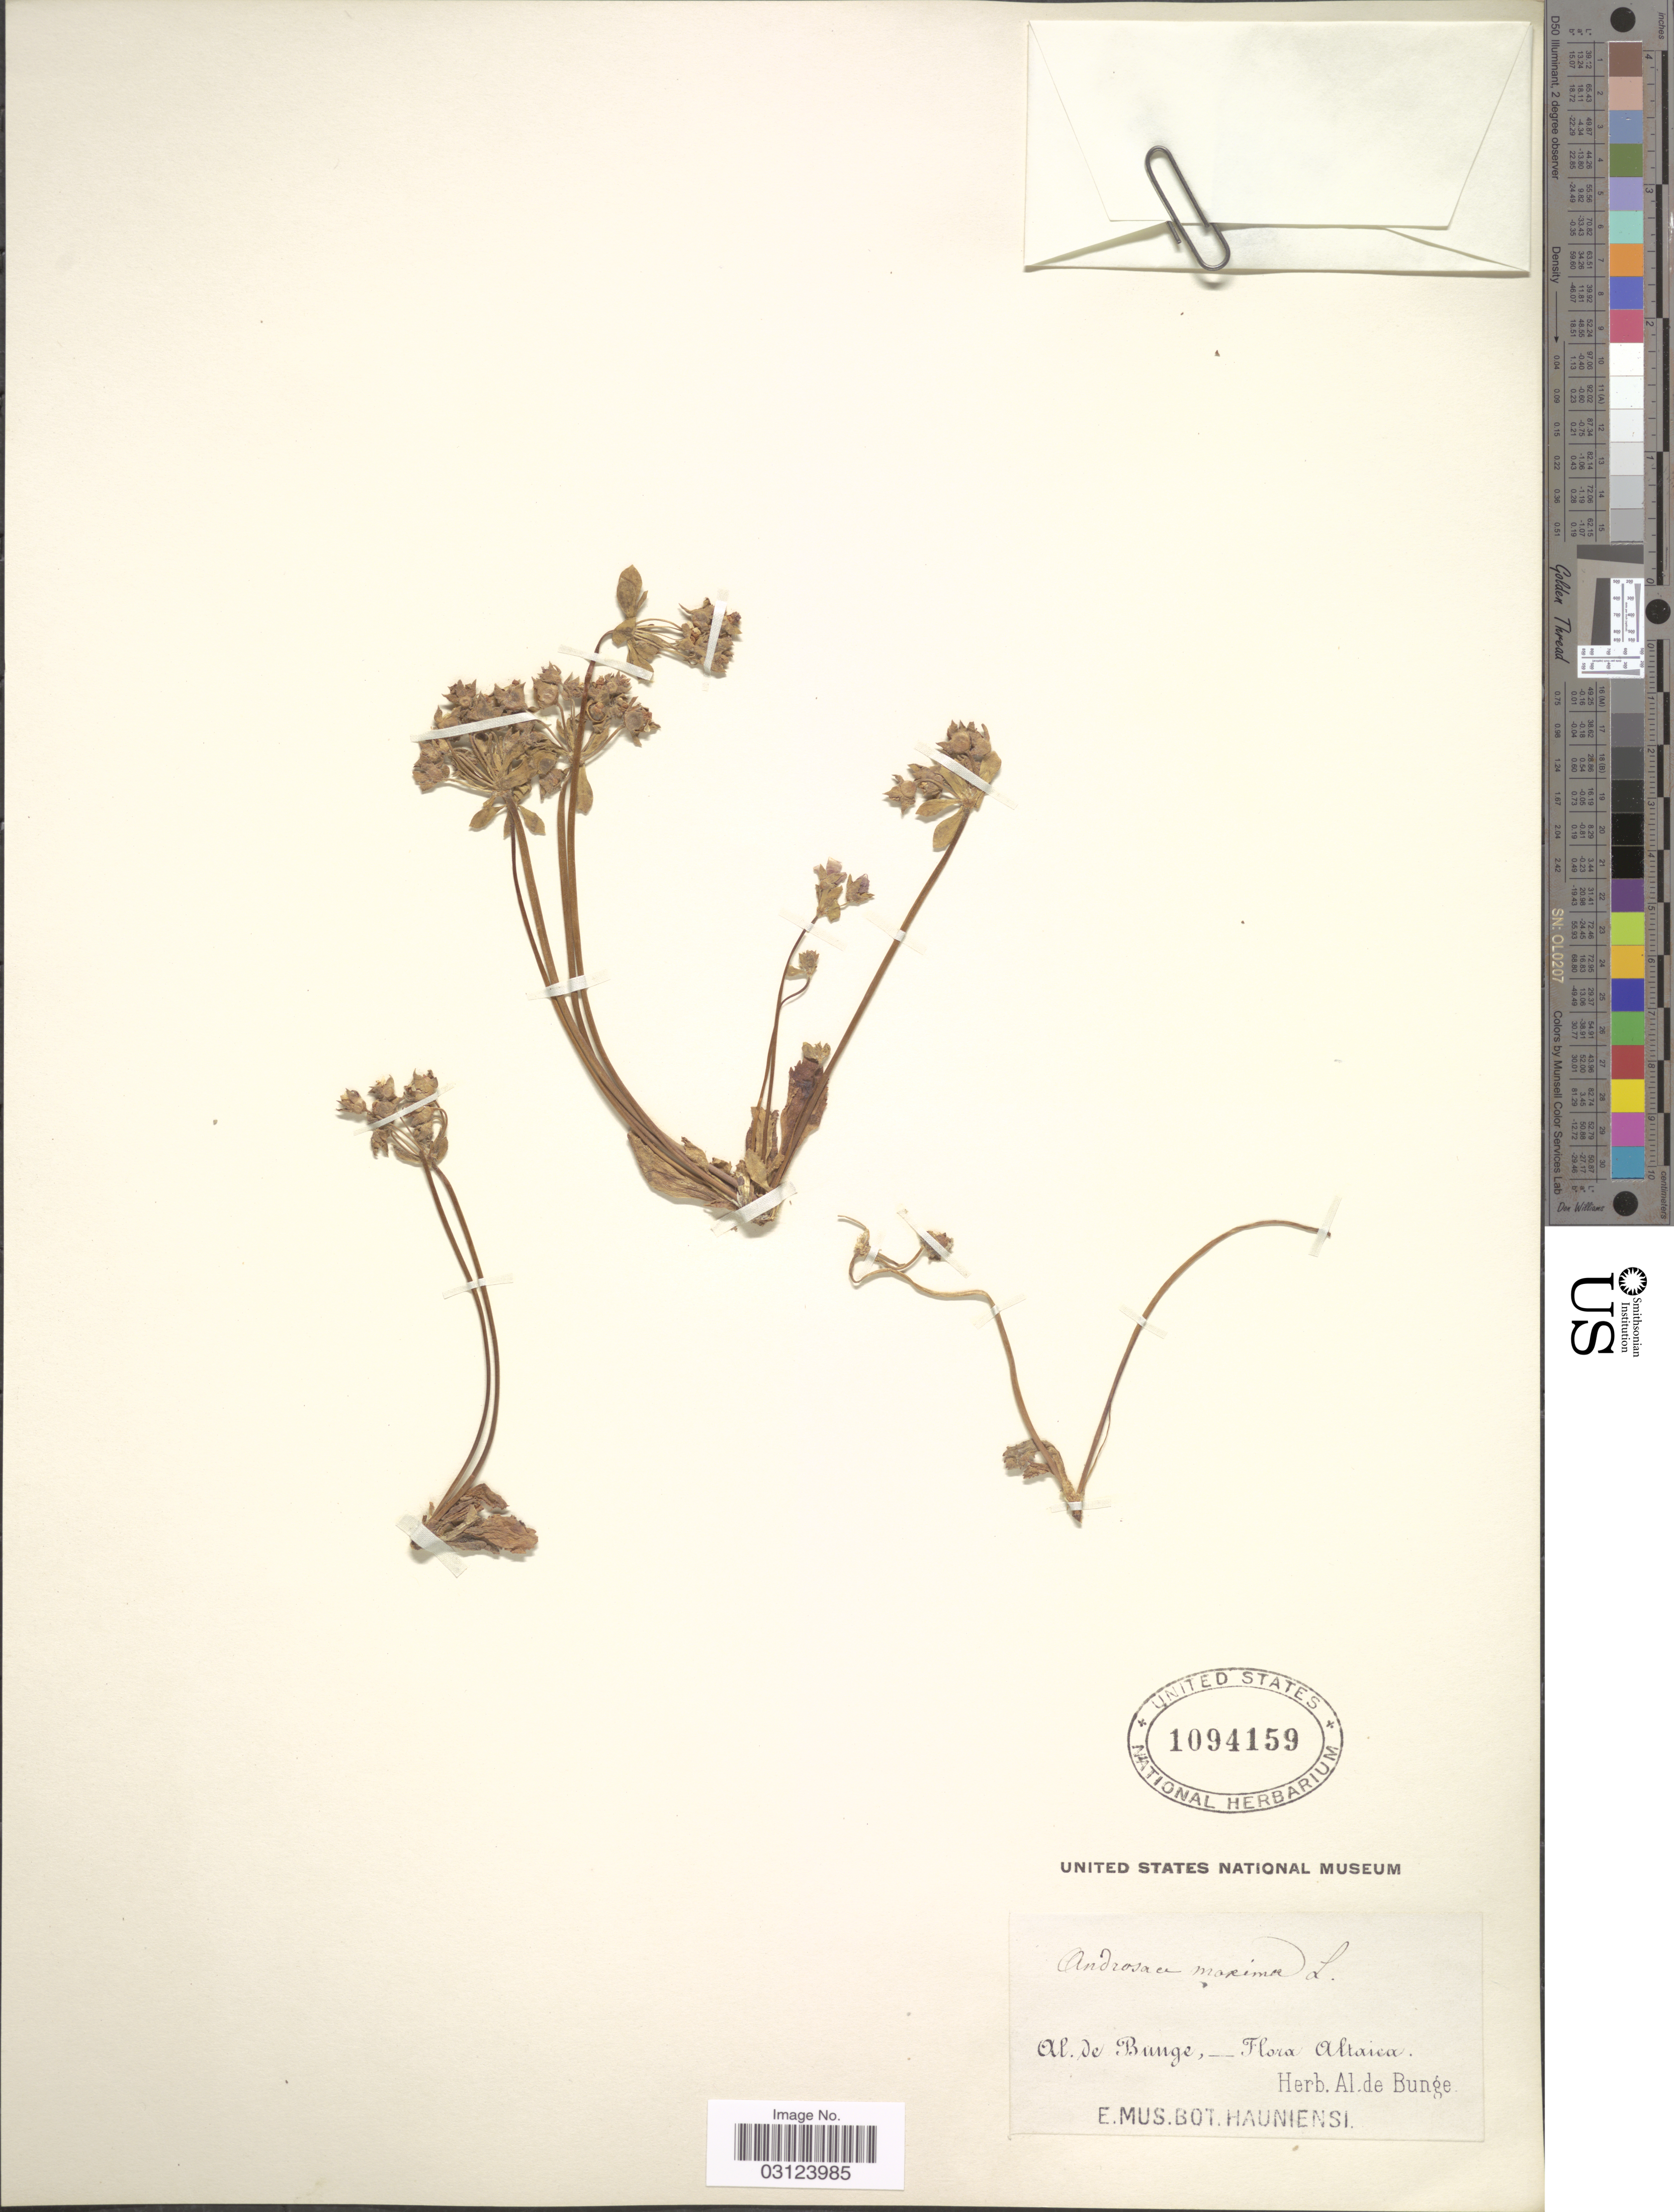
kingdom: Plantae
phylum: Tracheophyta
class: Magnoliopsida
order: Ericales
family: Primulaceae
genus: Androsace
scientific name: Androsace maxima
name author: L.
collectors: A. de Bunge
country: Russian Federation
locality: Altaica.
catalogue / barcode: US 1094159